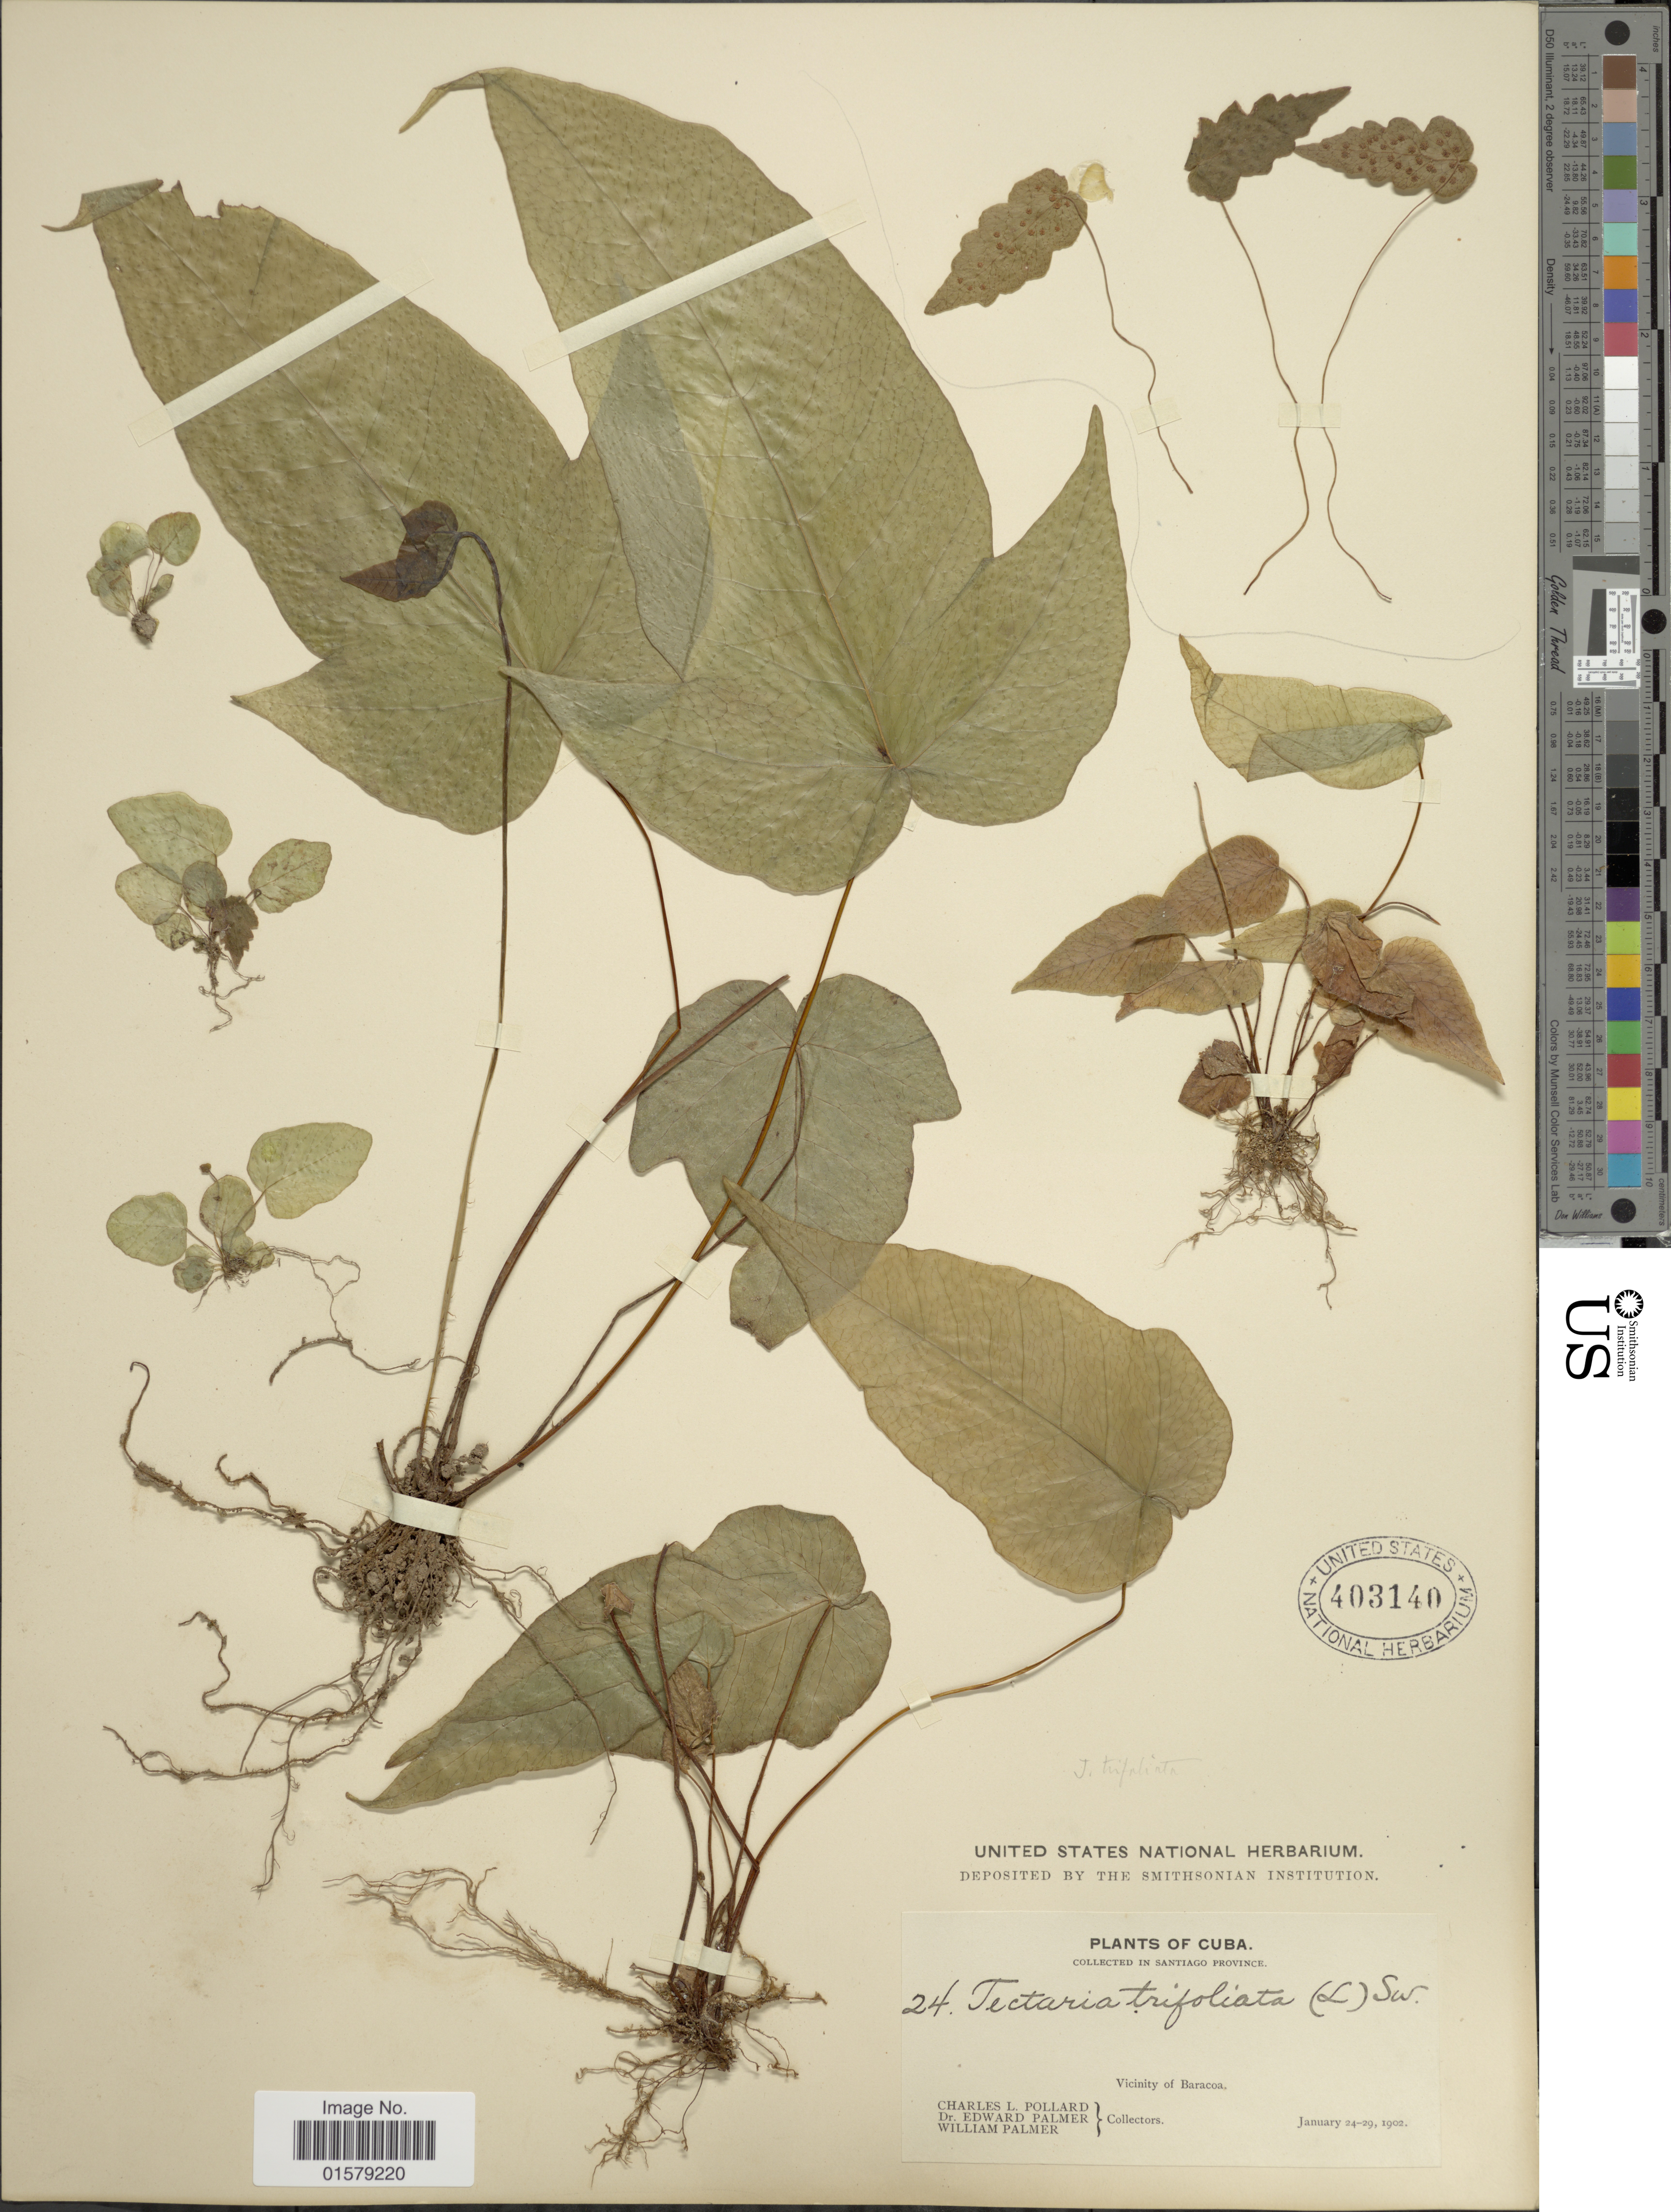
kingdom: Plantae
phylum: Tracheophyta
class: Polypodiopsida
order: Polypodiales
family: Tectariaceae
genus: Tectaria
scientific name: Tectaria heracleifolia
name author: (Willd.) Underw.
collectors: C. L. Pollard, E. Palmer & W. Palmer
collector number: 24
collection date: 1902-01-24/1902-01-29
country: Cuba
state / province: Santiago de Cuba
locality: Vicinity of Baracoa.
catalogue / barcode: US 403140